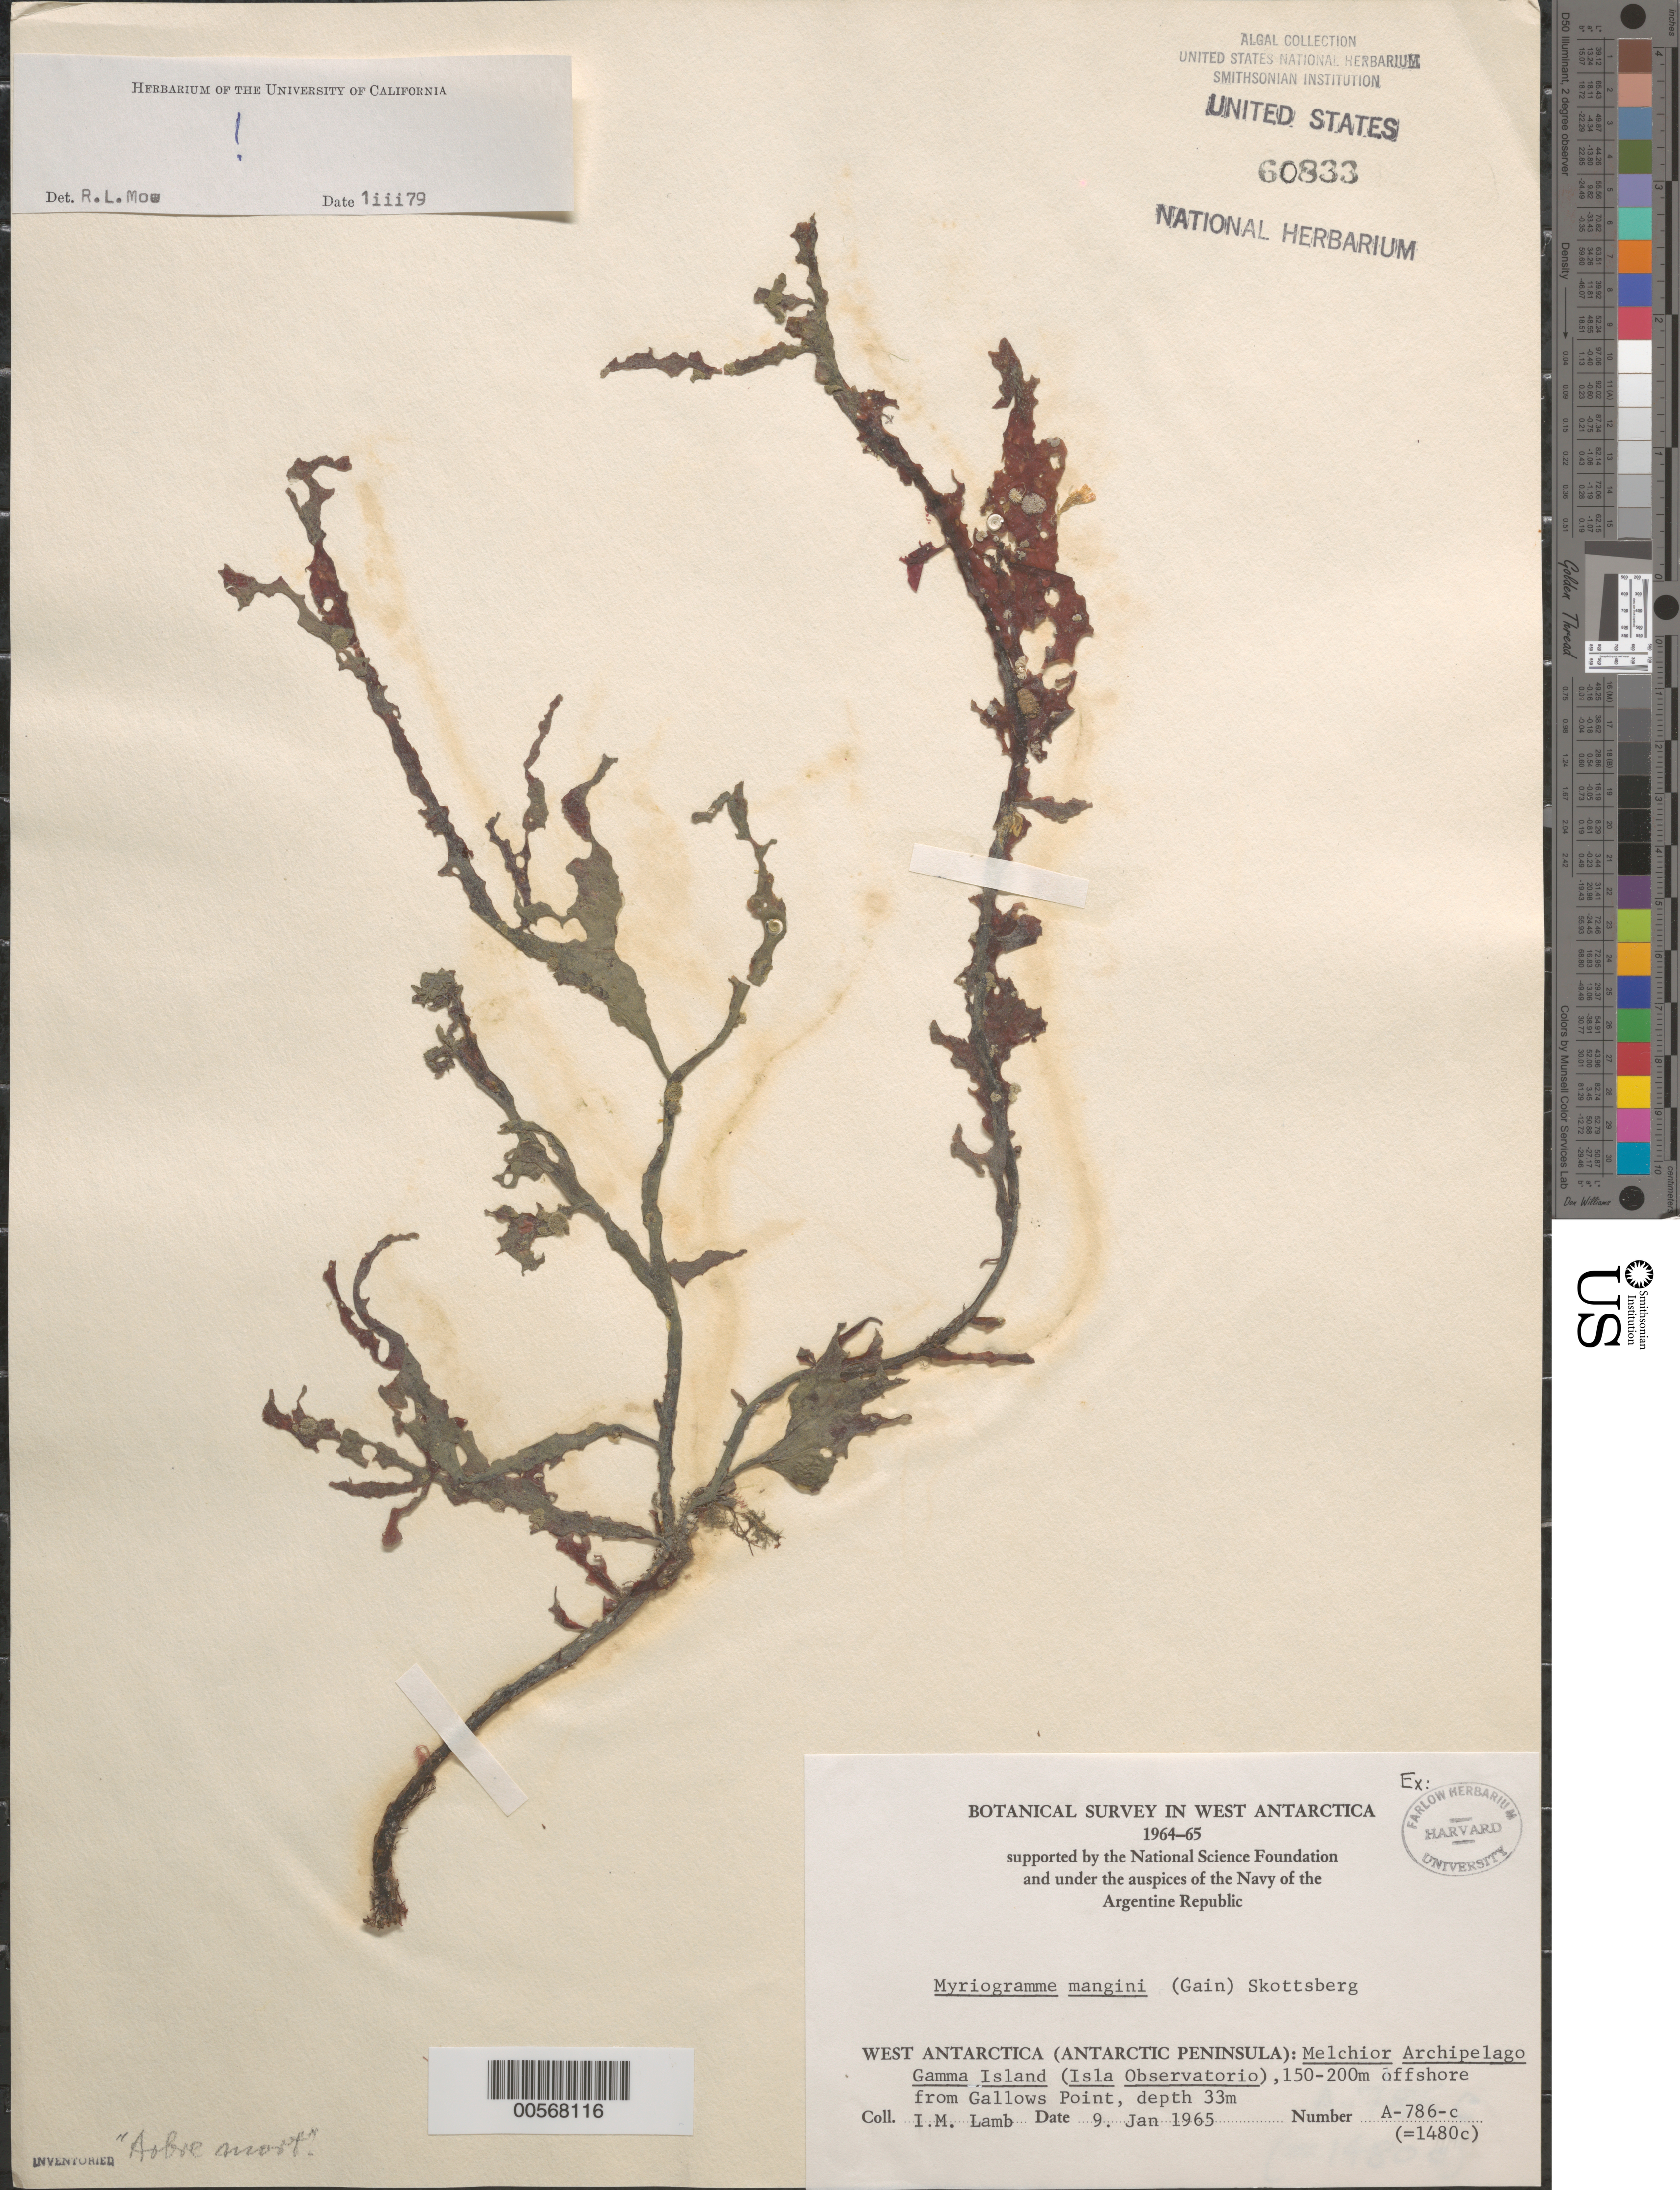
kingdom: Plantae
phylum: Rhodophyta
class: Florideophyceae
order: Ceramiales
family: Delesseriaceae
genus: Myriogramme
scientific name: Myriogramme manginii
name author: (Gain) Skottsb.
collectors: I. M. Lamb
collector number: A-786c & 1480c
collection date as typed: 09 Jan 1965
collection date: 1965-01-09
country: Antarctica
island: Gamma Island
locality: Off Gallows Point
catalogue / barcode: US 60833